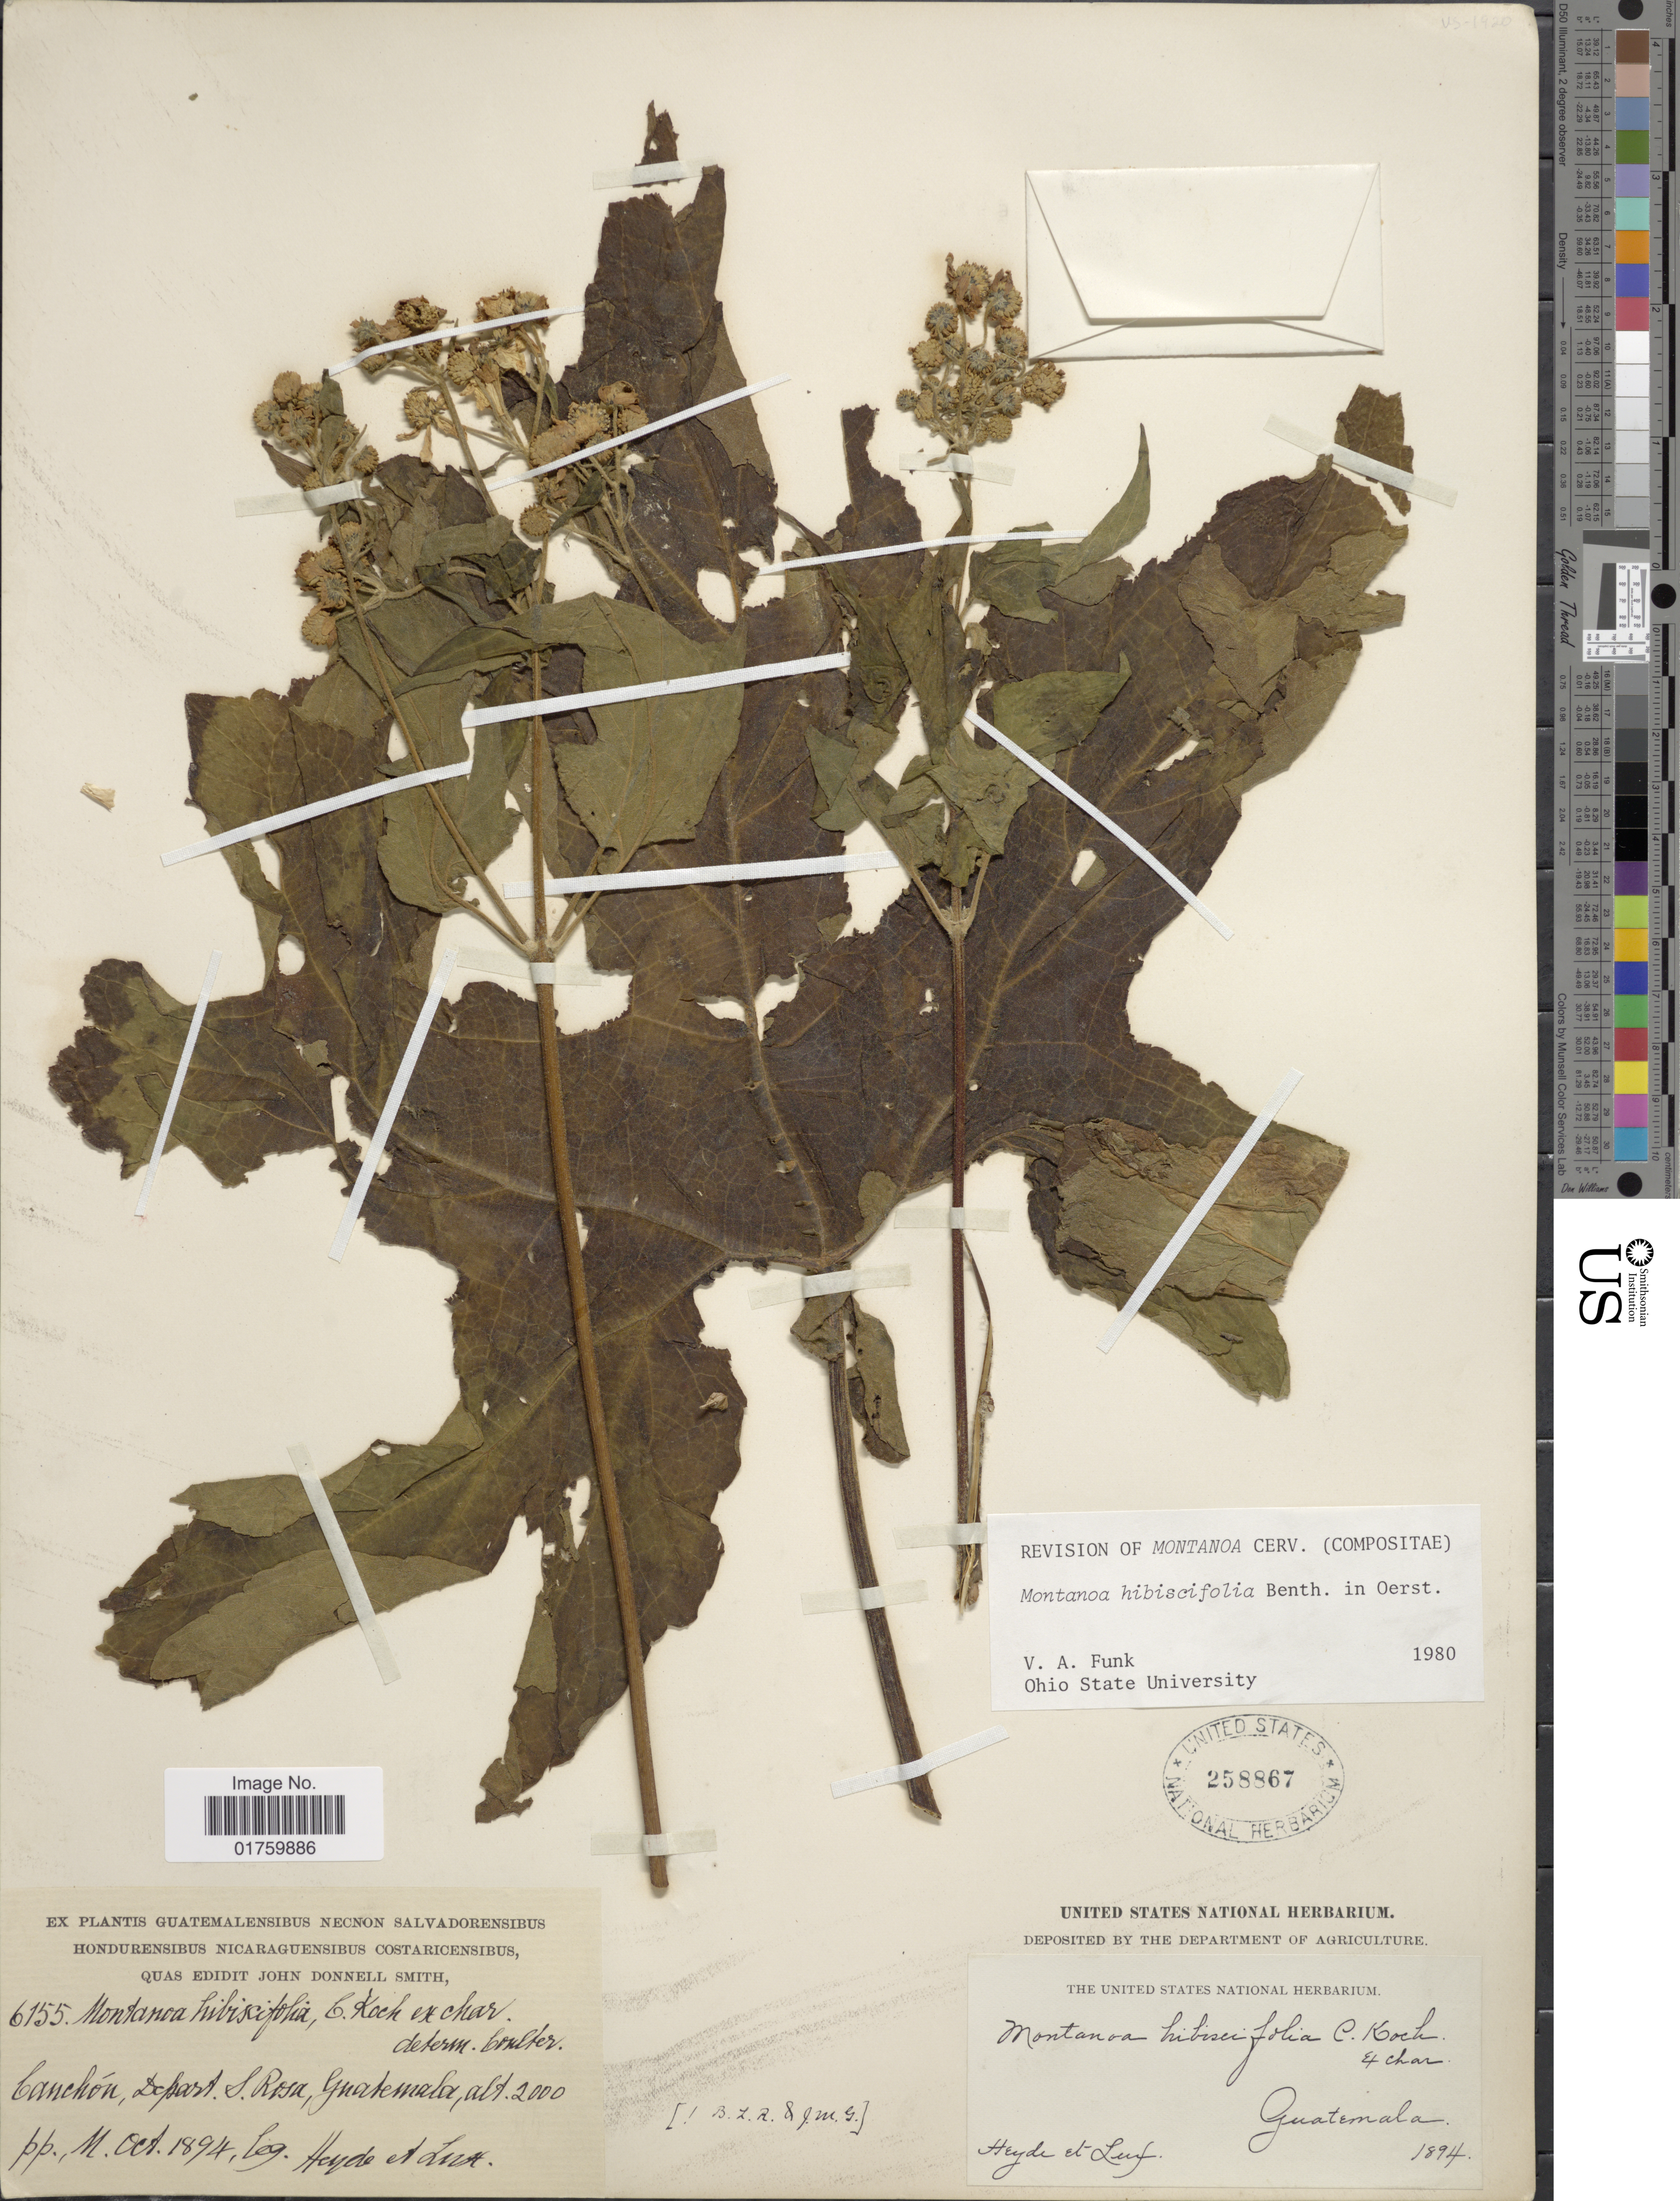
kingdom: Plantae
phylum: Tracheophyta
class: Magnoliopsida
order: Asterales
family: Asteraceae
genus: Montanoa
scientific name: Montanoa hibiscifolia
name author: Benth.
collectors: Heyde & Lux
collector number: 6155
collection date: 1894-10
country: Guatemala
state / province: Santa Rosa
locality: Canchón.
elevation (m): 610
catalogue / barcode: US 258867